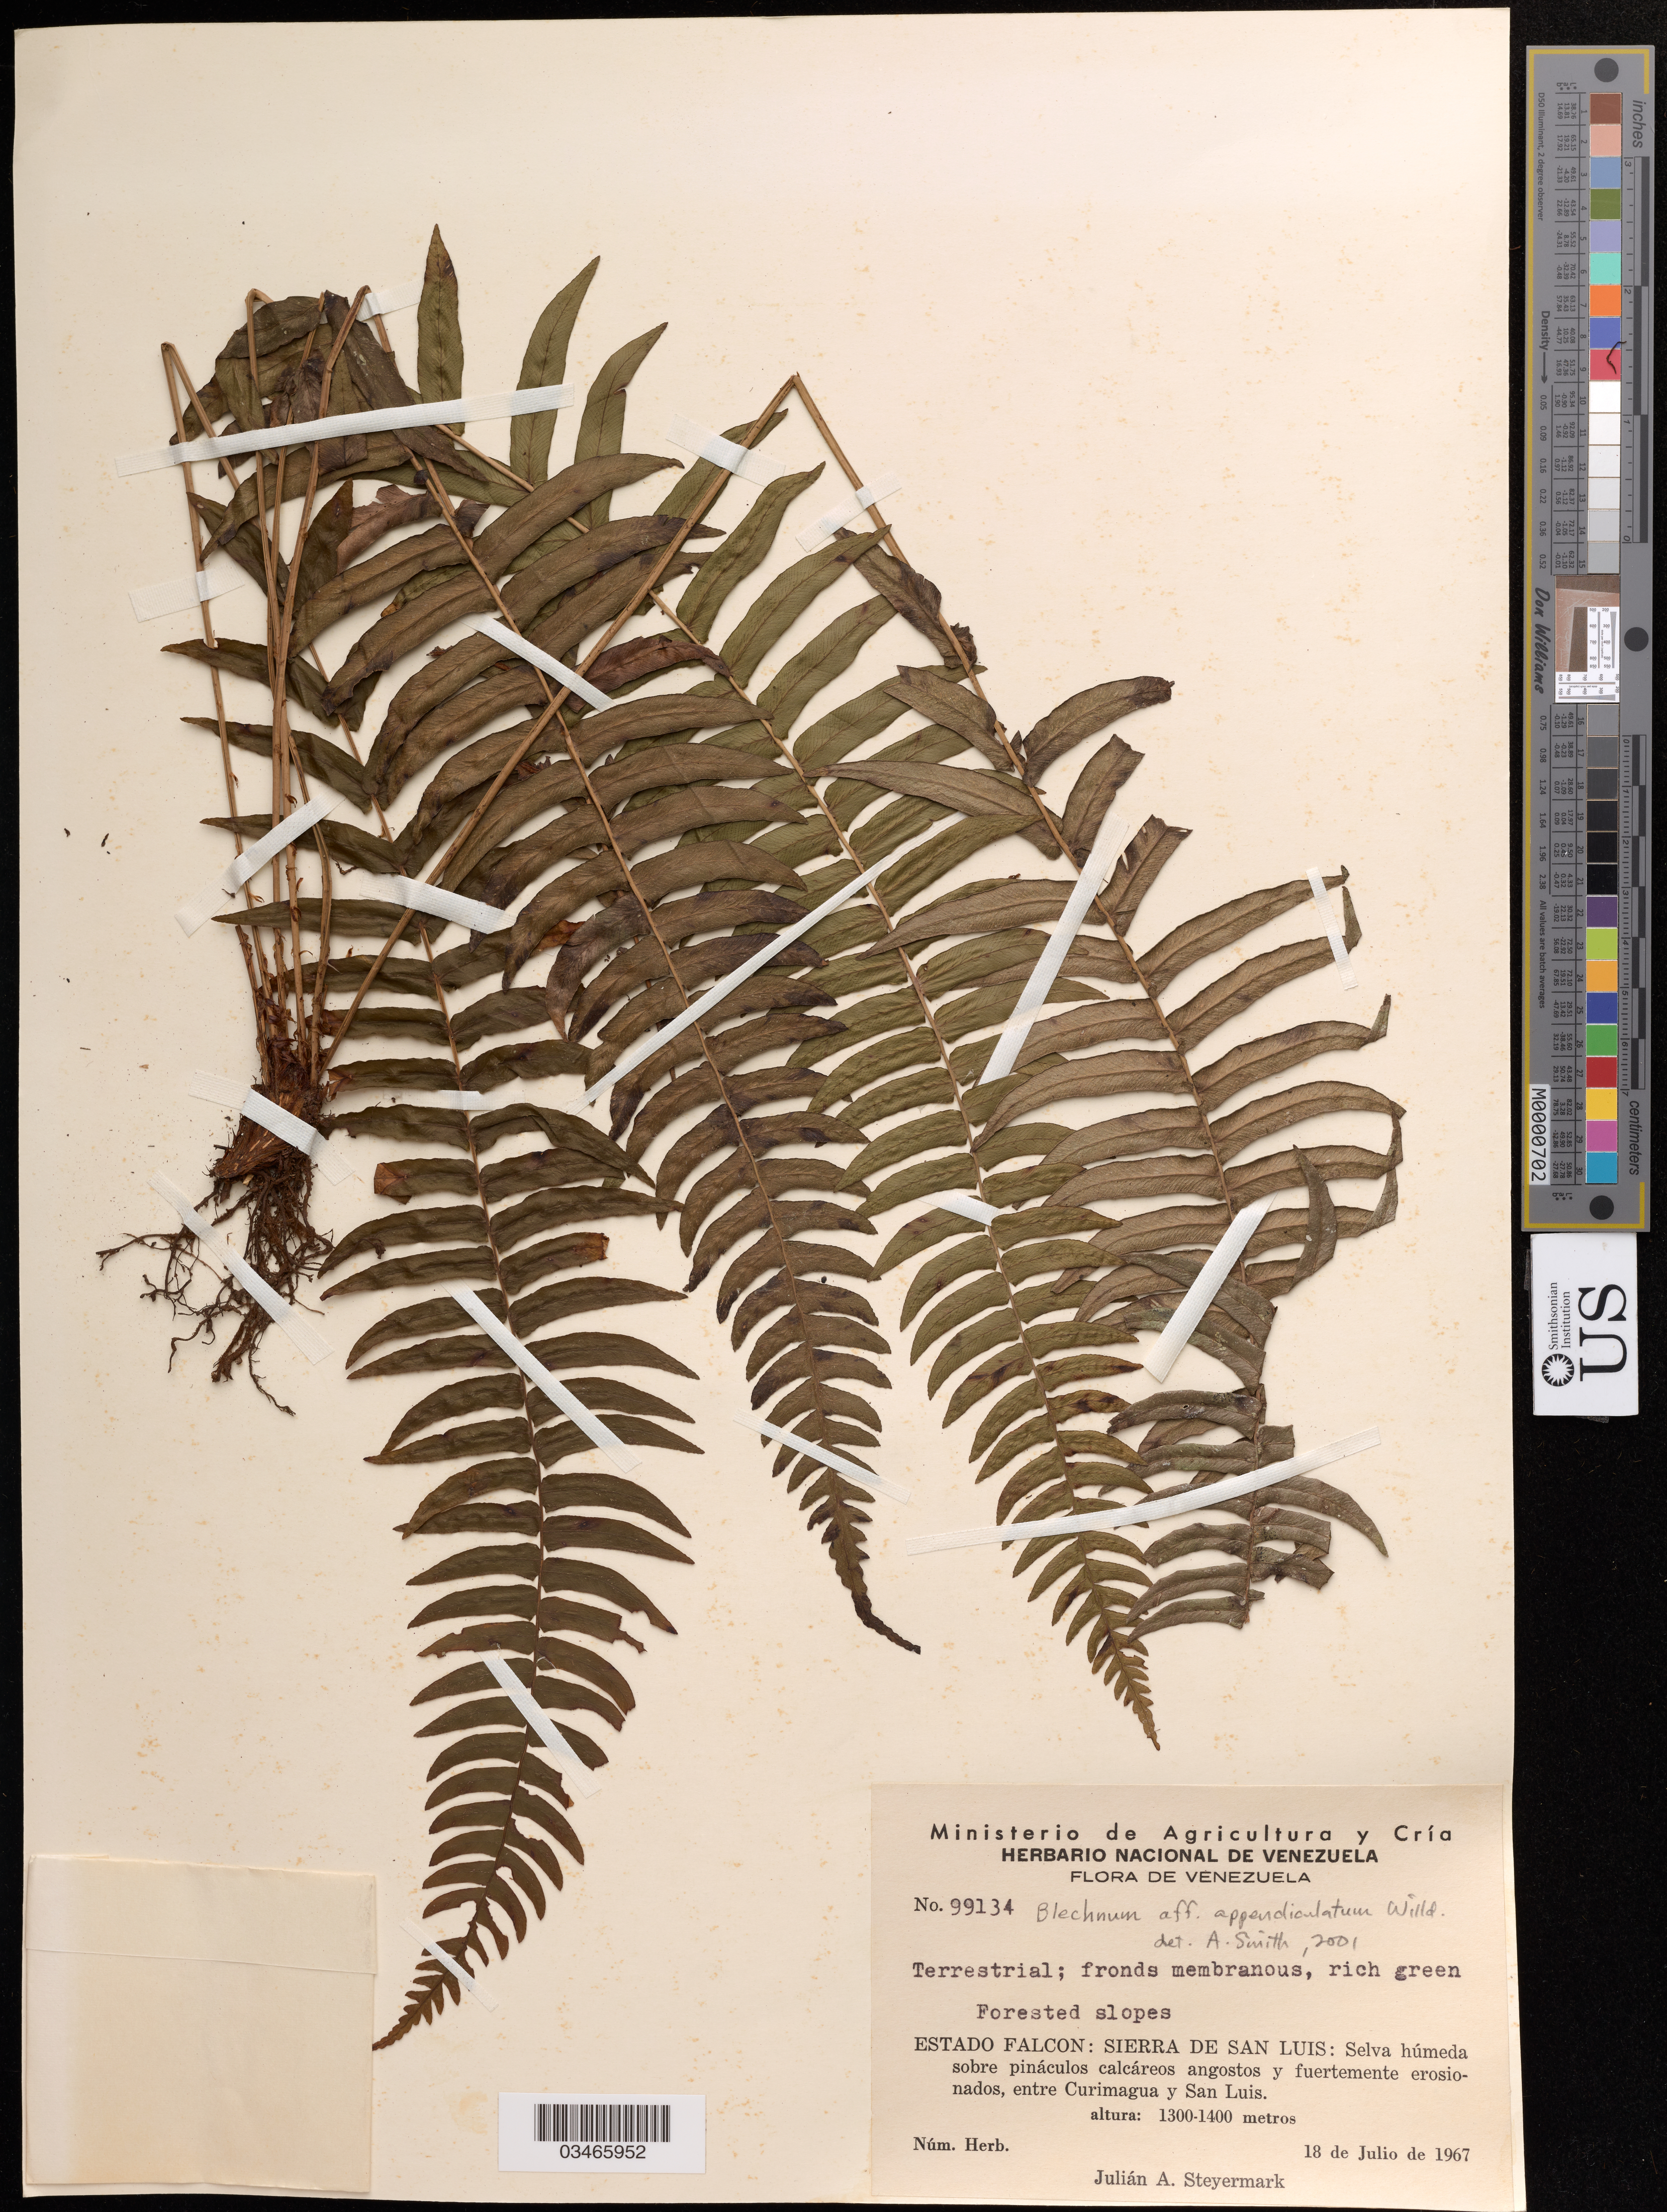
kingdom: Plantae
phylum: Tracheophyta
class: Polypodiopsida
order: Polypodiales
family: Blechnaceae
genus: Blechnum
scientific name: Blechnum appendiculatum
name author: Willd.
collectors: J. Steyermark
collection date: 1967-07-18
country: Venezuela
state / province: Falcon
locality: Sierra de San Luis: Selva húmeda sobre pináculos calcáreos angostos y fuertemente erosionados, entre Curimagua y San Luis.